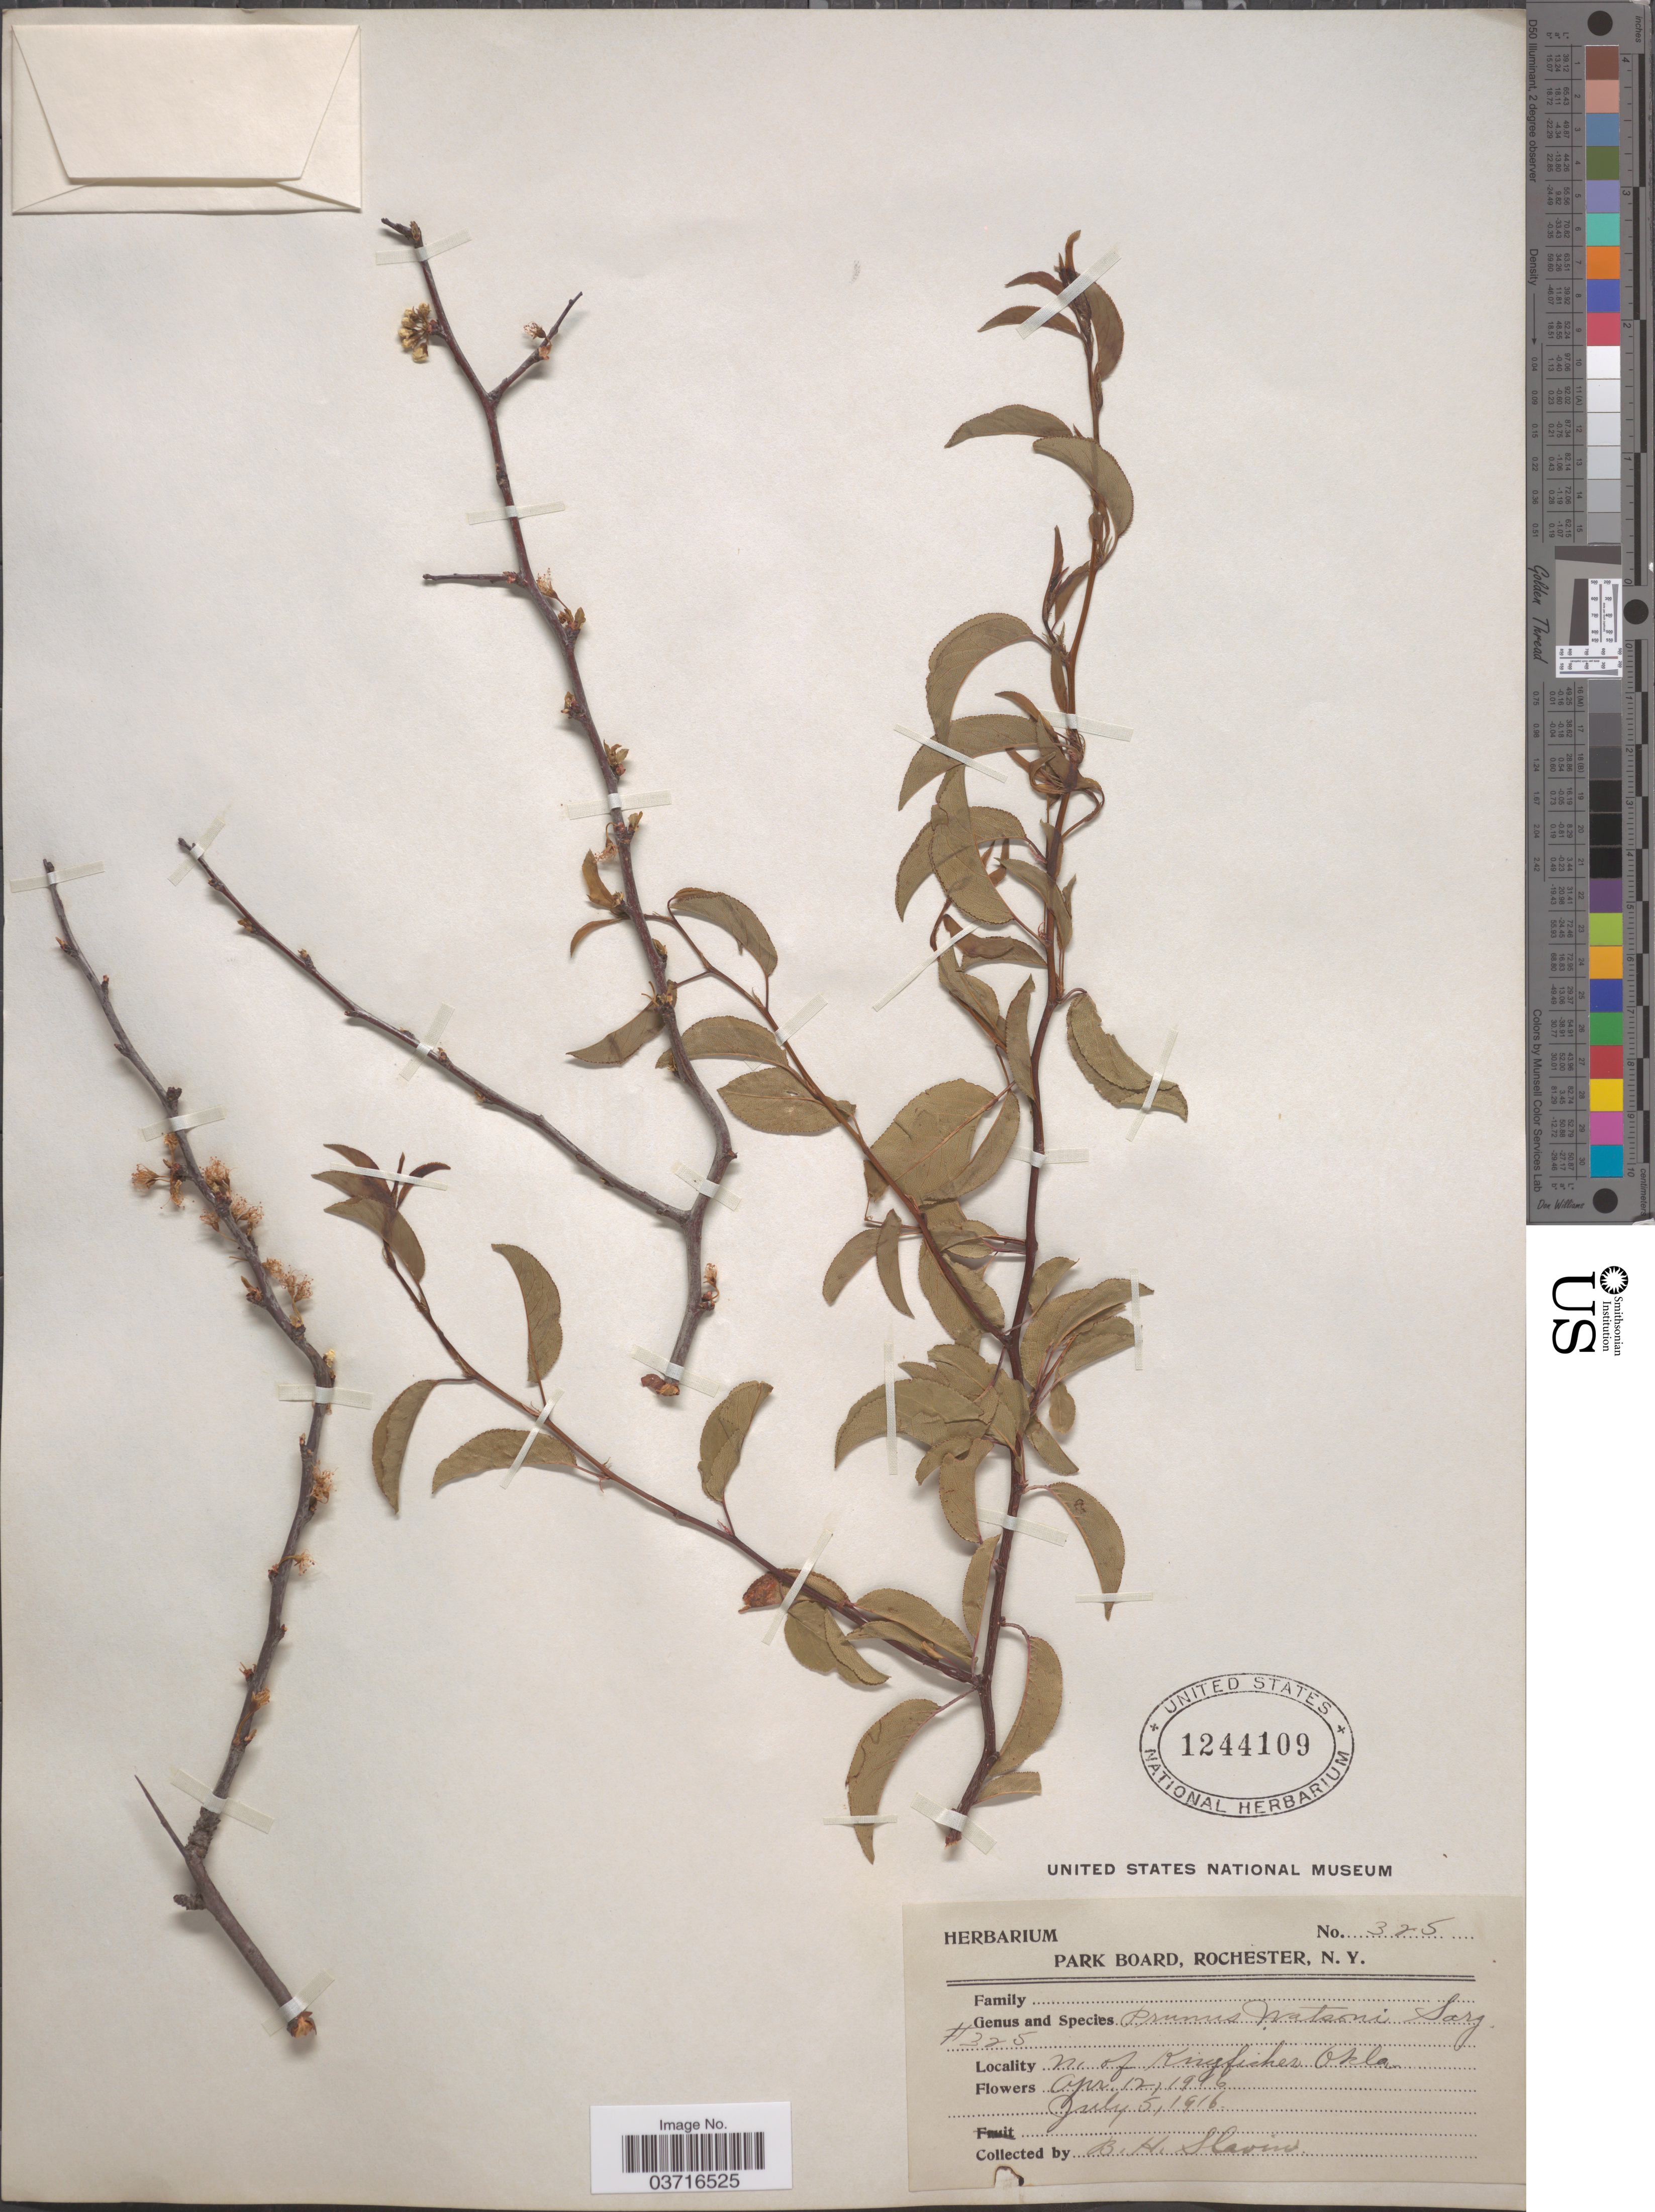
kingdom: Plantae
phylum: Tracheophyta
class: Magnoliopsida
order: Rosales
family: Rosaceae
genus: Prunus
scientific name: Prunus watsonii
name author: Sarg.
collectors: B. Slavin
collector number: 325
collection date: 1916-04-12/1916-07-05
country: United States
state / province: Oklahoma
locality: N. of Kingfisher.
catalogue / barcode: US 1244109